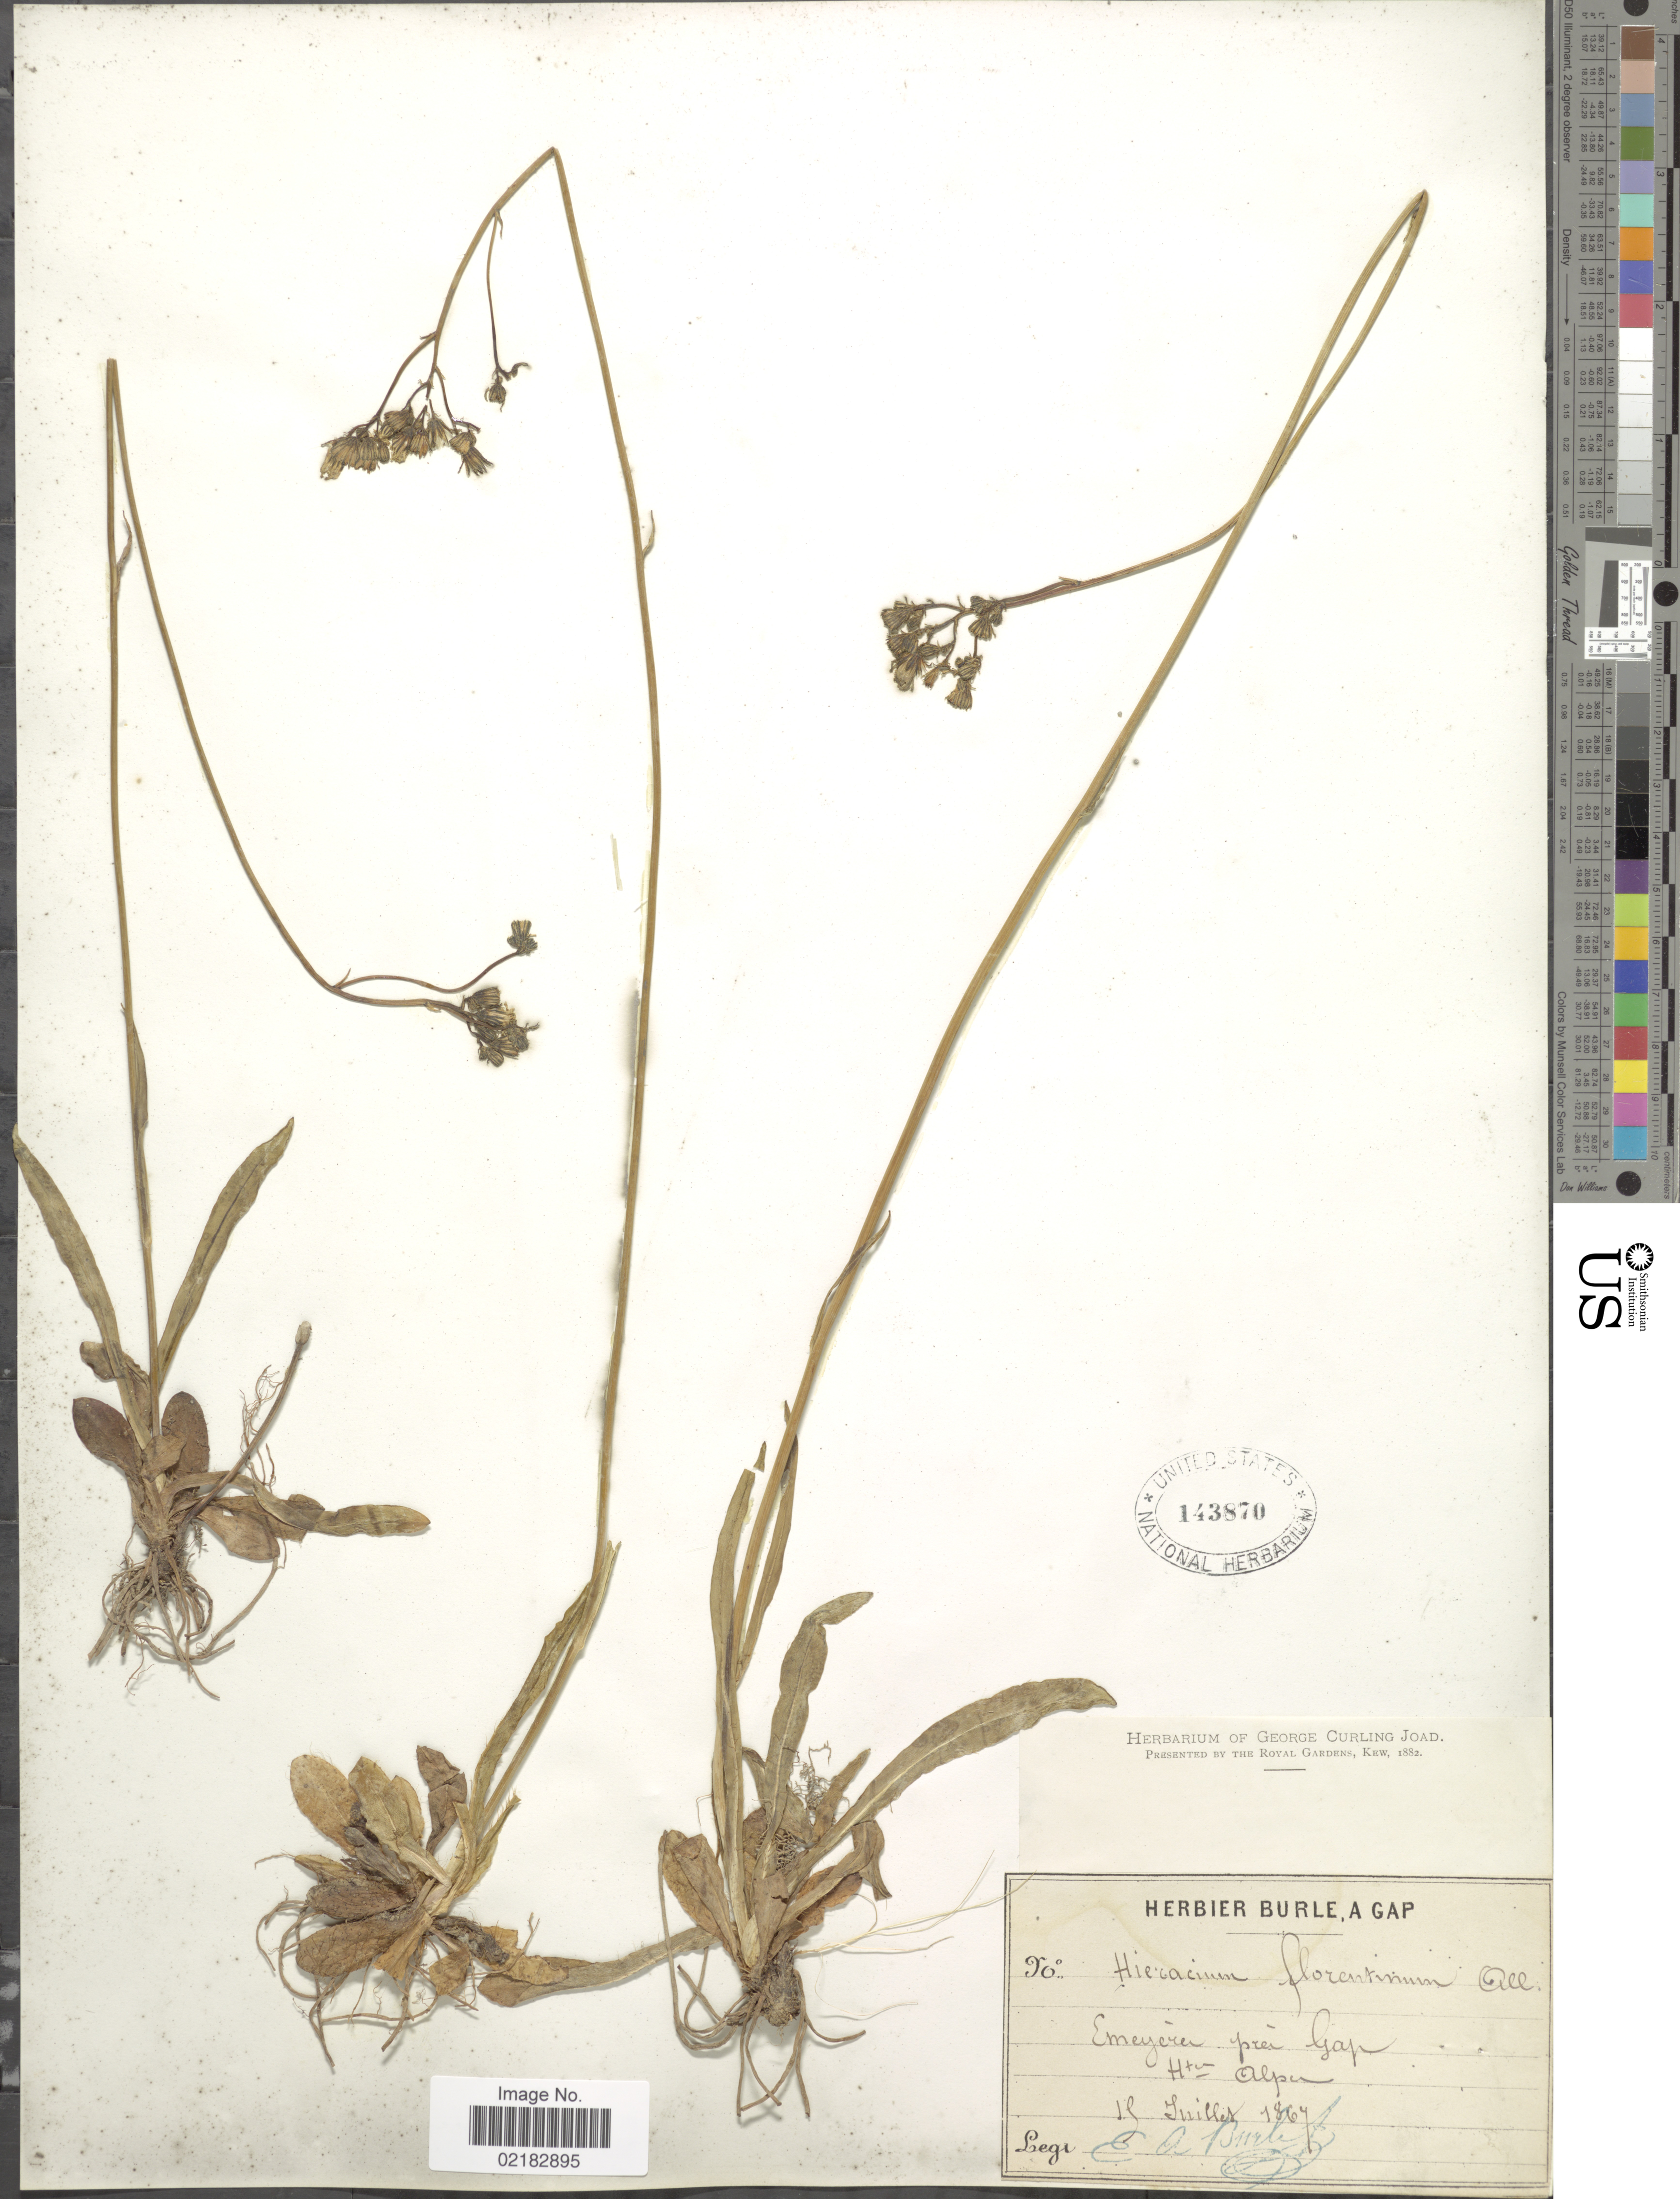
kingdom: Plantae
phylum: Tracheophyta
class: Magnoliopsida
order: Asterales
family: Asteraceae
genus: Hieracium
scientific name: Hieracium florentinum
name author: All.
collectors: E. Burle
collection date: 1864-06-19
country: France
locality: Emeyeren [interpreted] pres Gap Htes Alpes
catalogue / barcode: US 143870